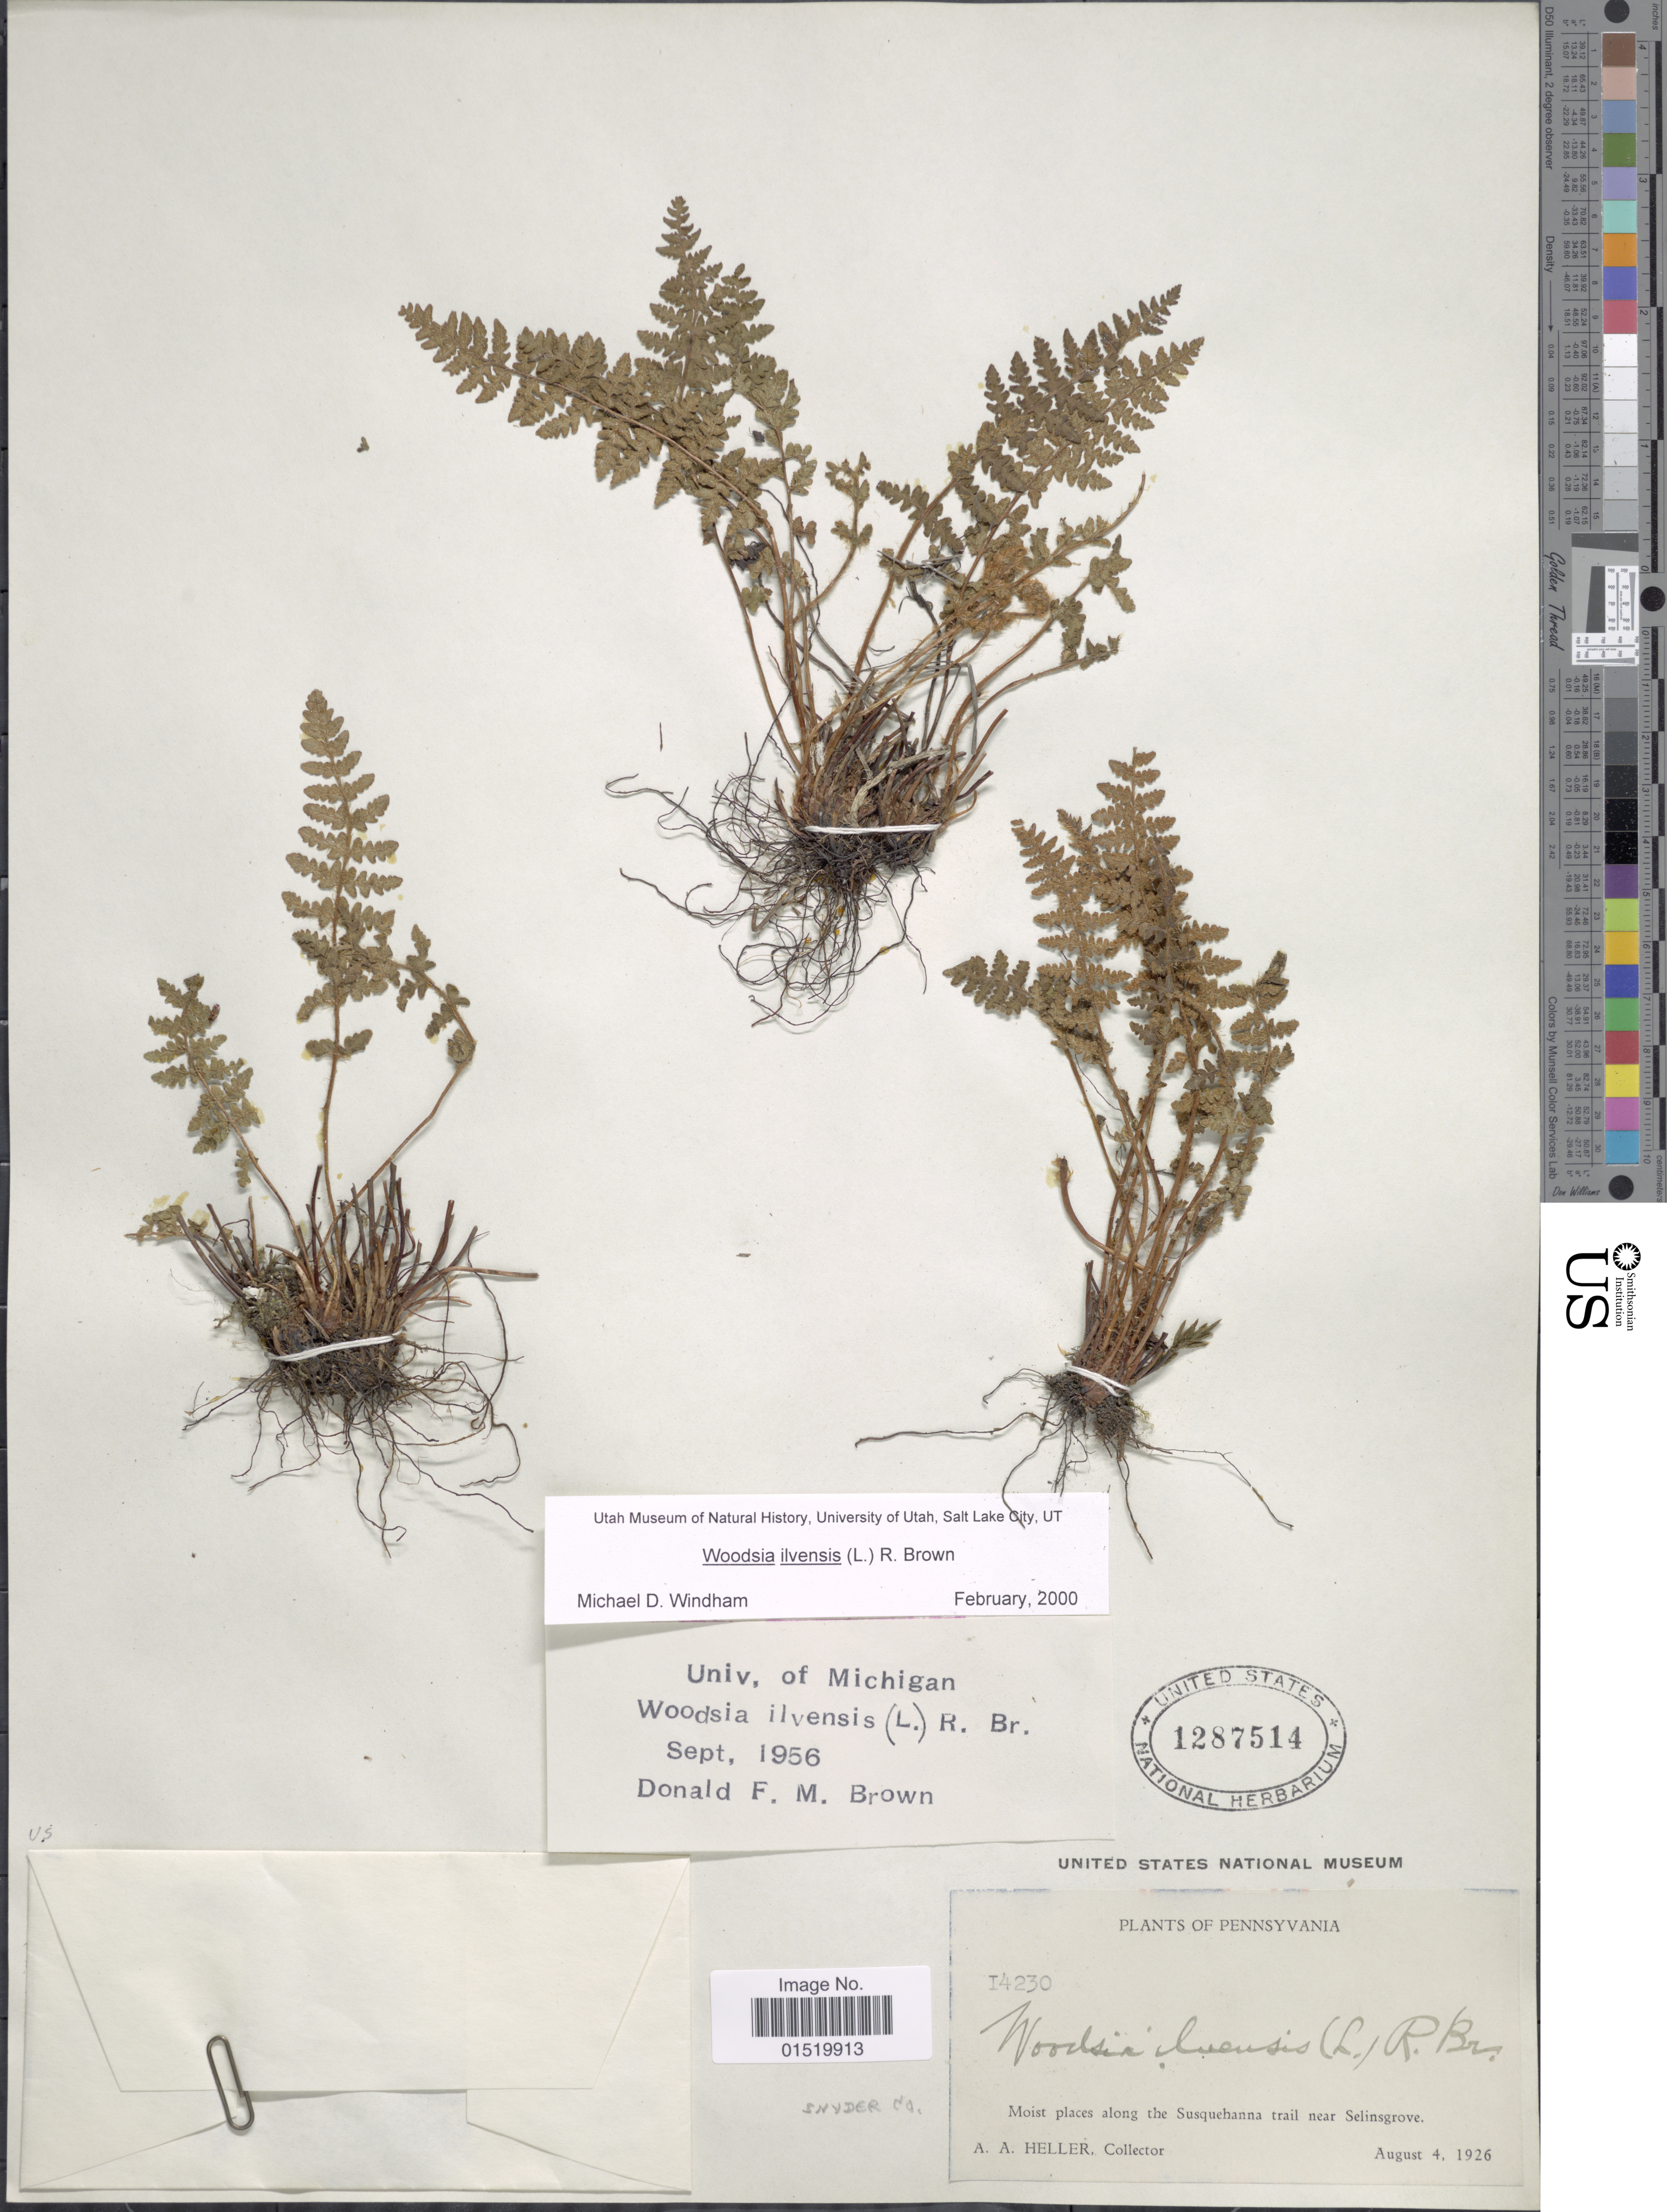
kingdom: Plantae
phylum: Tracheophyta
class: Polypodiopsida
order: Polypodiales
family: Woodsiaceae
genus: Woodsia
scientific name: Woodsia ilvensis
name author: (L.) R. Br.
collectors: A. A. Heller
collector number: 14230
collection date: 1926-08-04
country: United States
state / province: Pennsylvania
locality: Moist places along the Susquehanna trail near Selinsgrove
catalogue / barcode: US 1287514